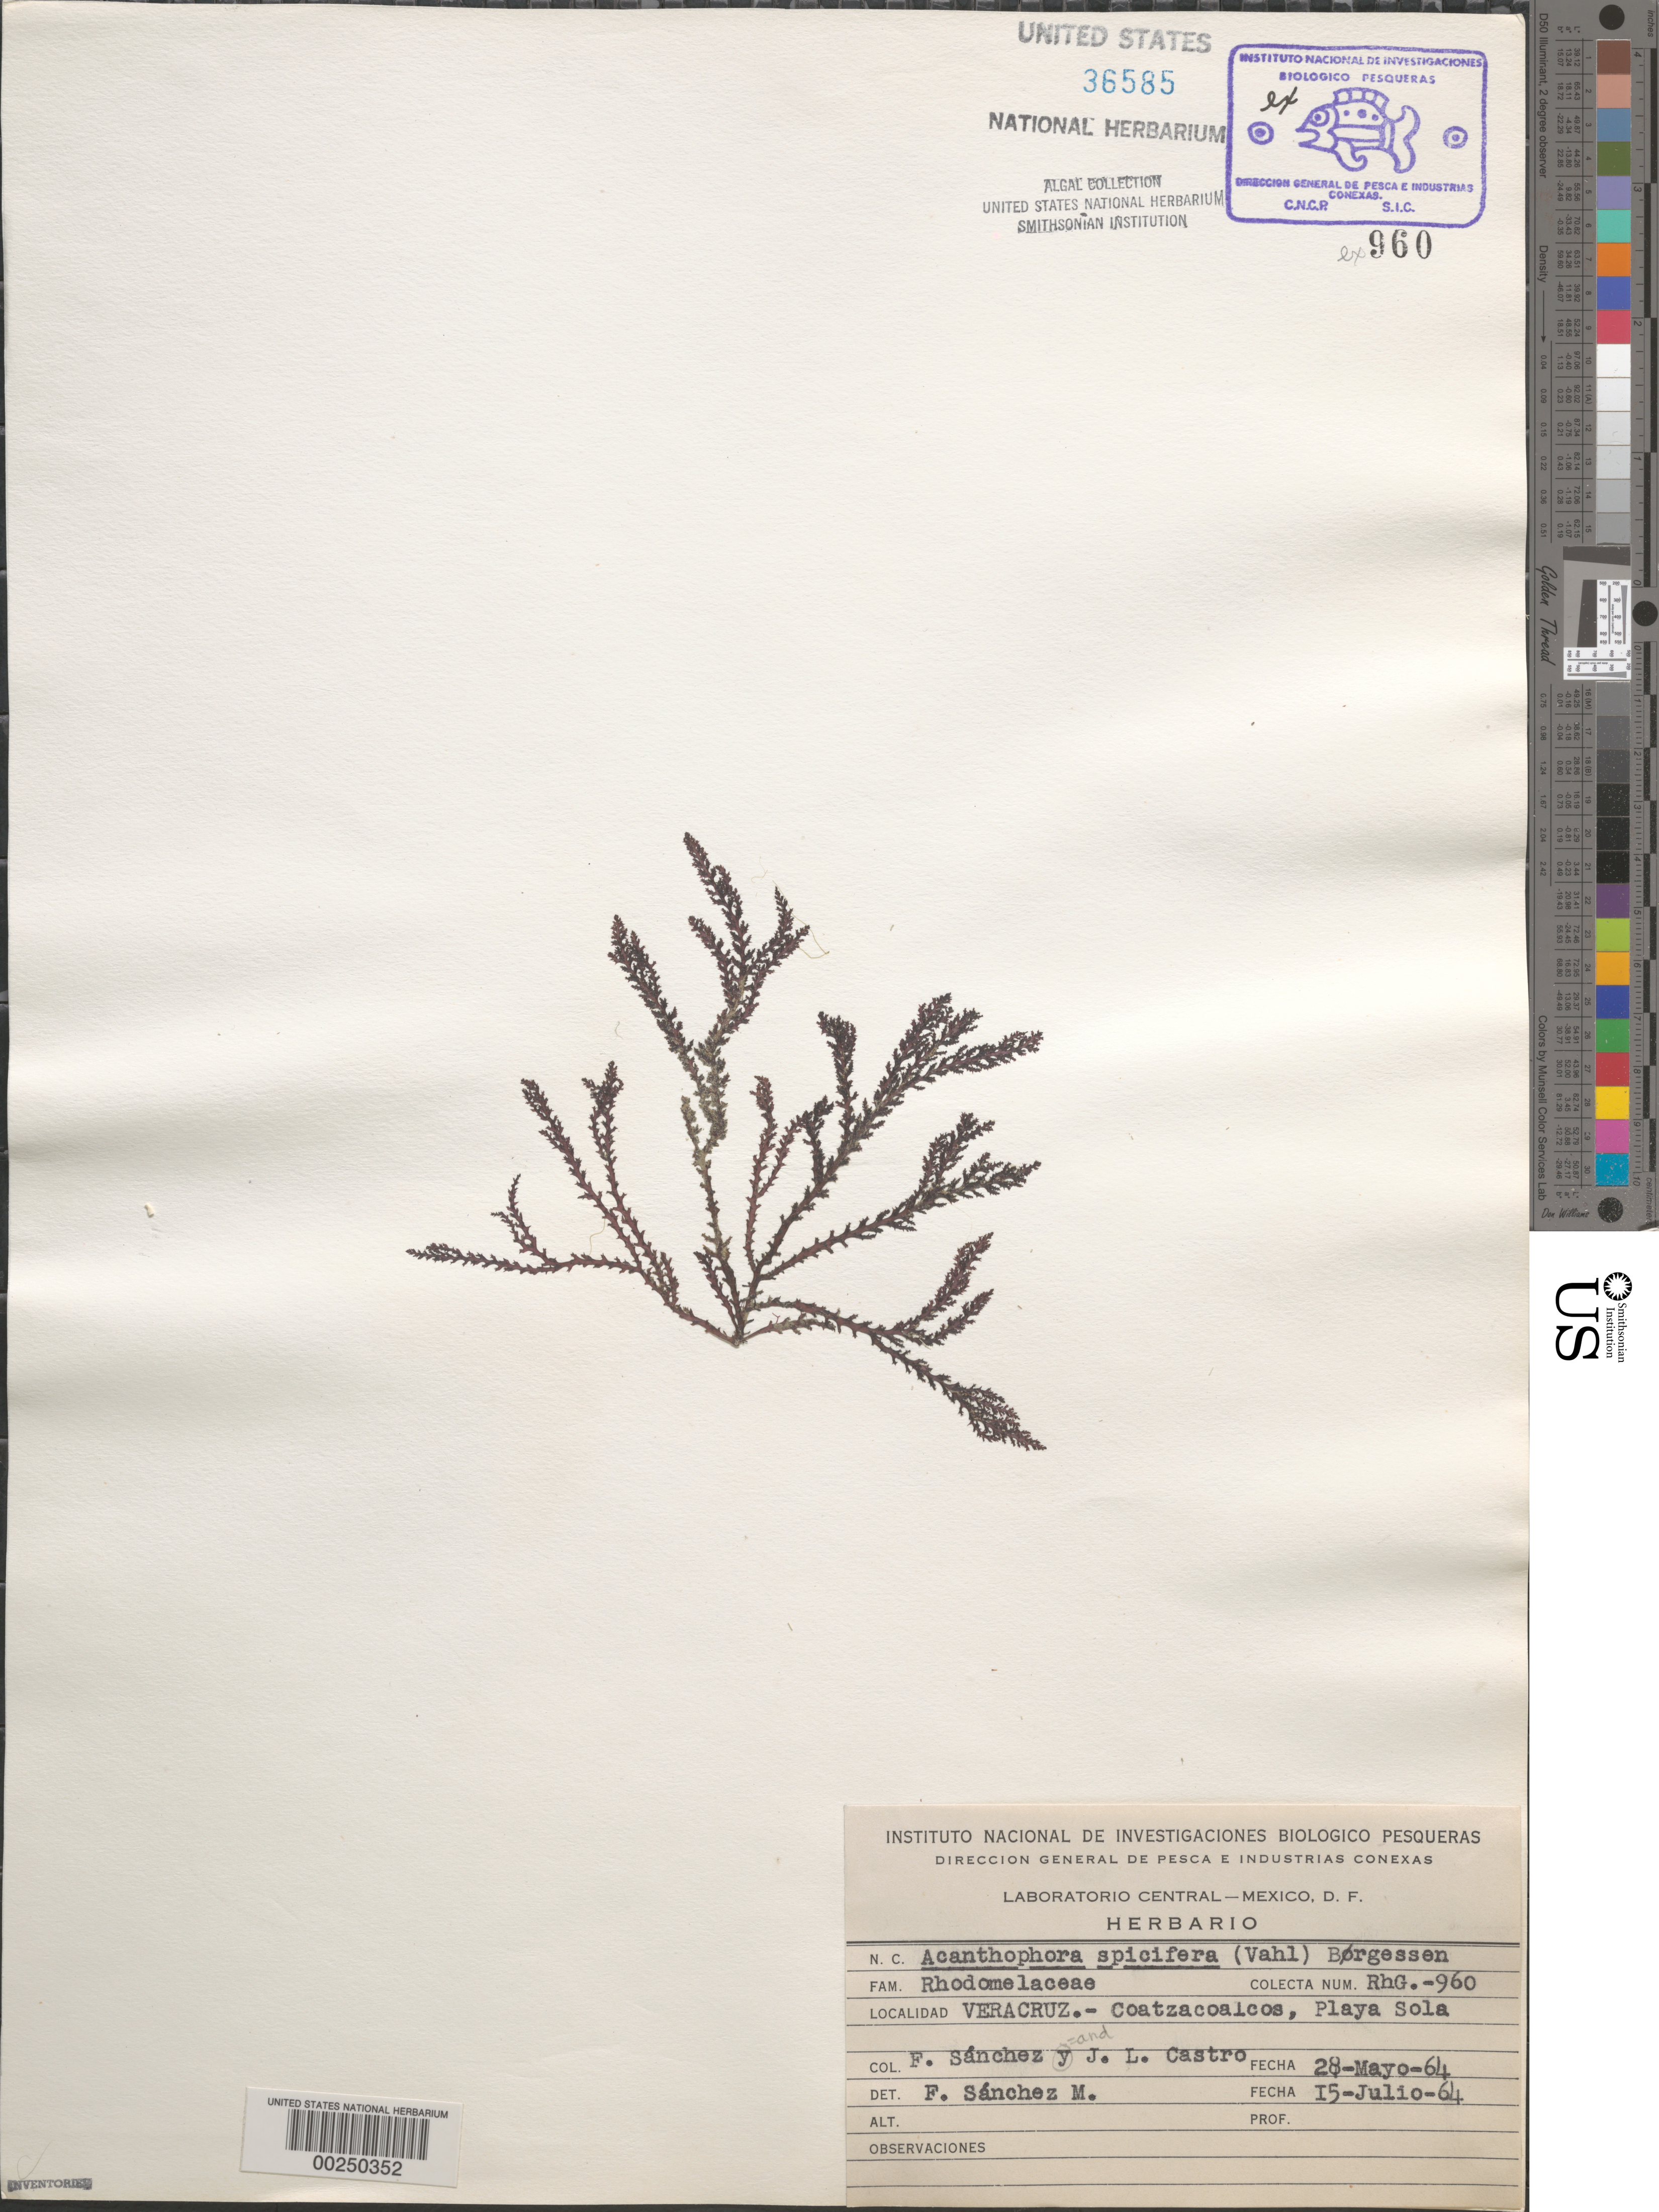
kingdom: Plantae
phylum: Rhodophyta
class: Florideophyceae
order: Ceramiales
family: Rhodomelaceae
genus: Acanthophora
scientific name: Acanthophora spicifera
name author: (Vahl) Børgesen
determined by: Sanchez, F. J.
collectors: F. Sanchez & J. Castro Aguirre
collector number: RHG-960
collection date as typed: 28 May 1964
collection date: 1964-05-28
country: Mexico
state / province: Veracruz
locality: Playa Sola, Coatzacoalcos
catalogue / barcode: US 36585